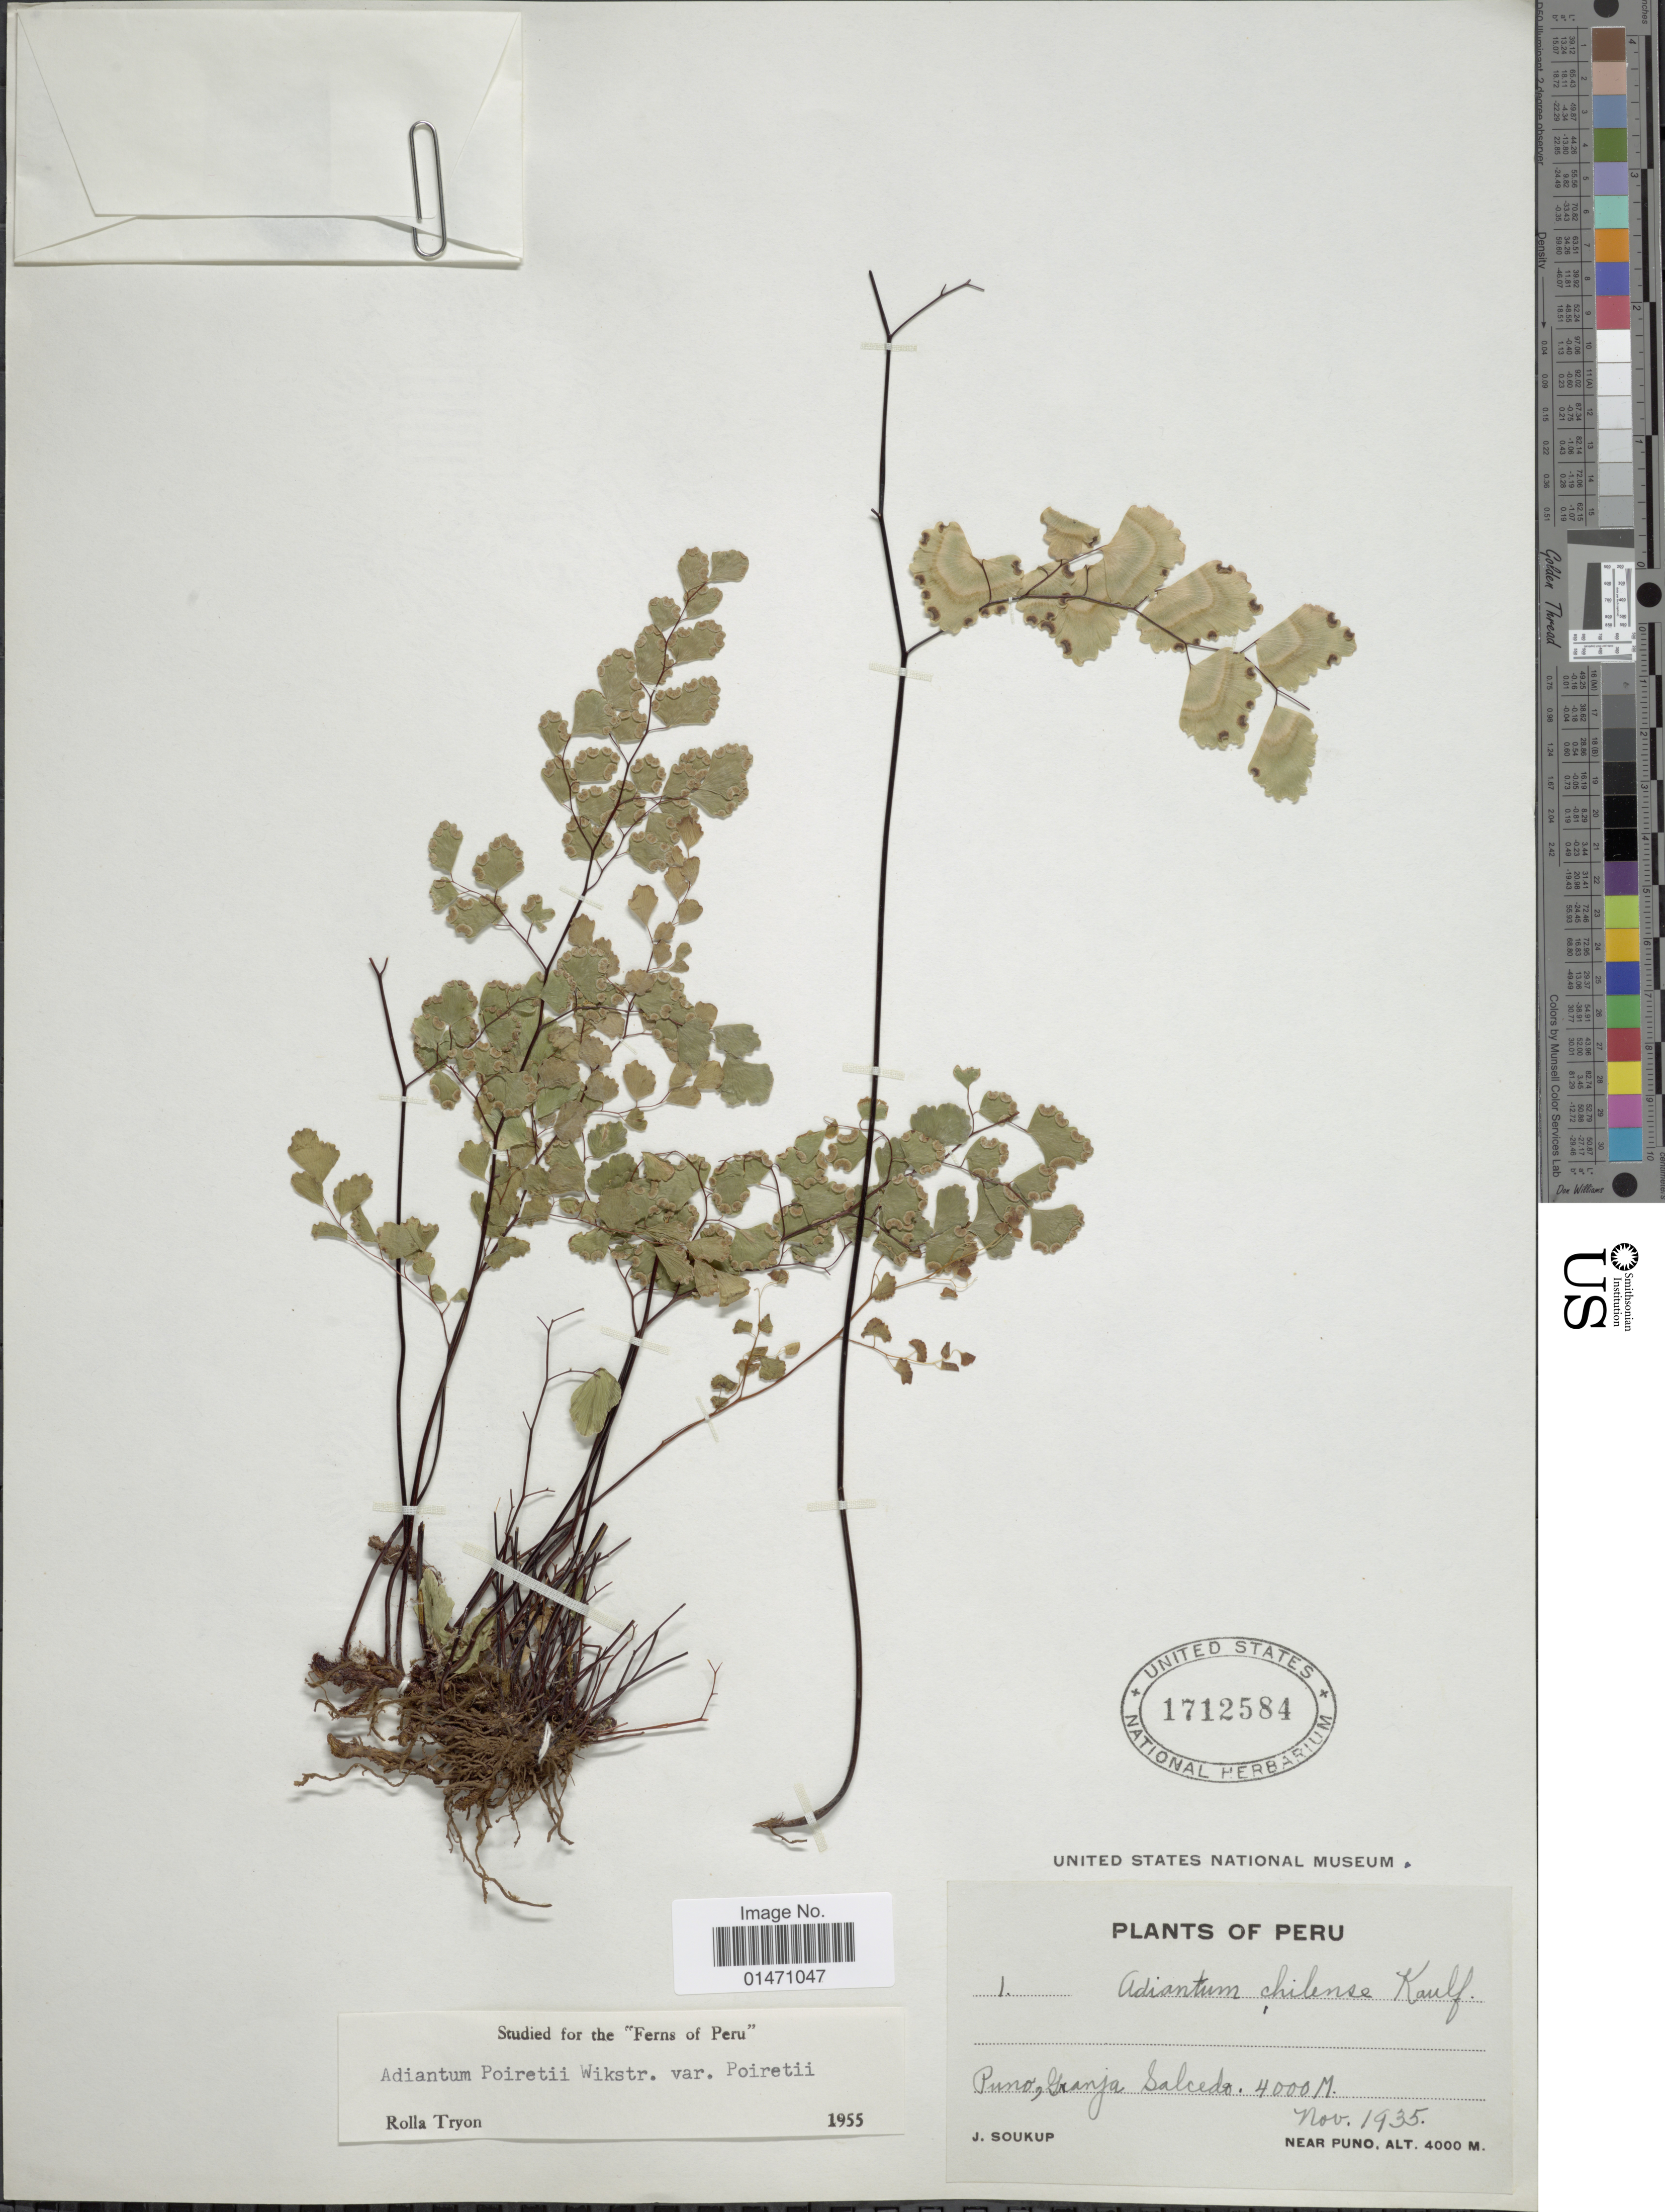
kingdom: Plantae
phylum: Tracheophyta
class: Polypodiopsida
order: Polypodiales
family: Pteridaceae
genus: Adiantum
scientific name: Adiantum poiretii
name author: Wikstr.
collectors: J. Soukop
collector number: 1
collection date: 1935-11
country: Peru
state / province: Puno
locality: Plants of Peru, Puno, Graja salcedo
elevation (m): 4000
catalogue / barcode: US 1712584